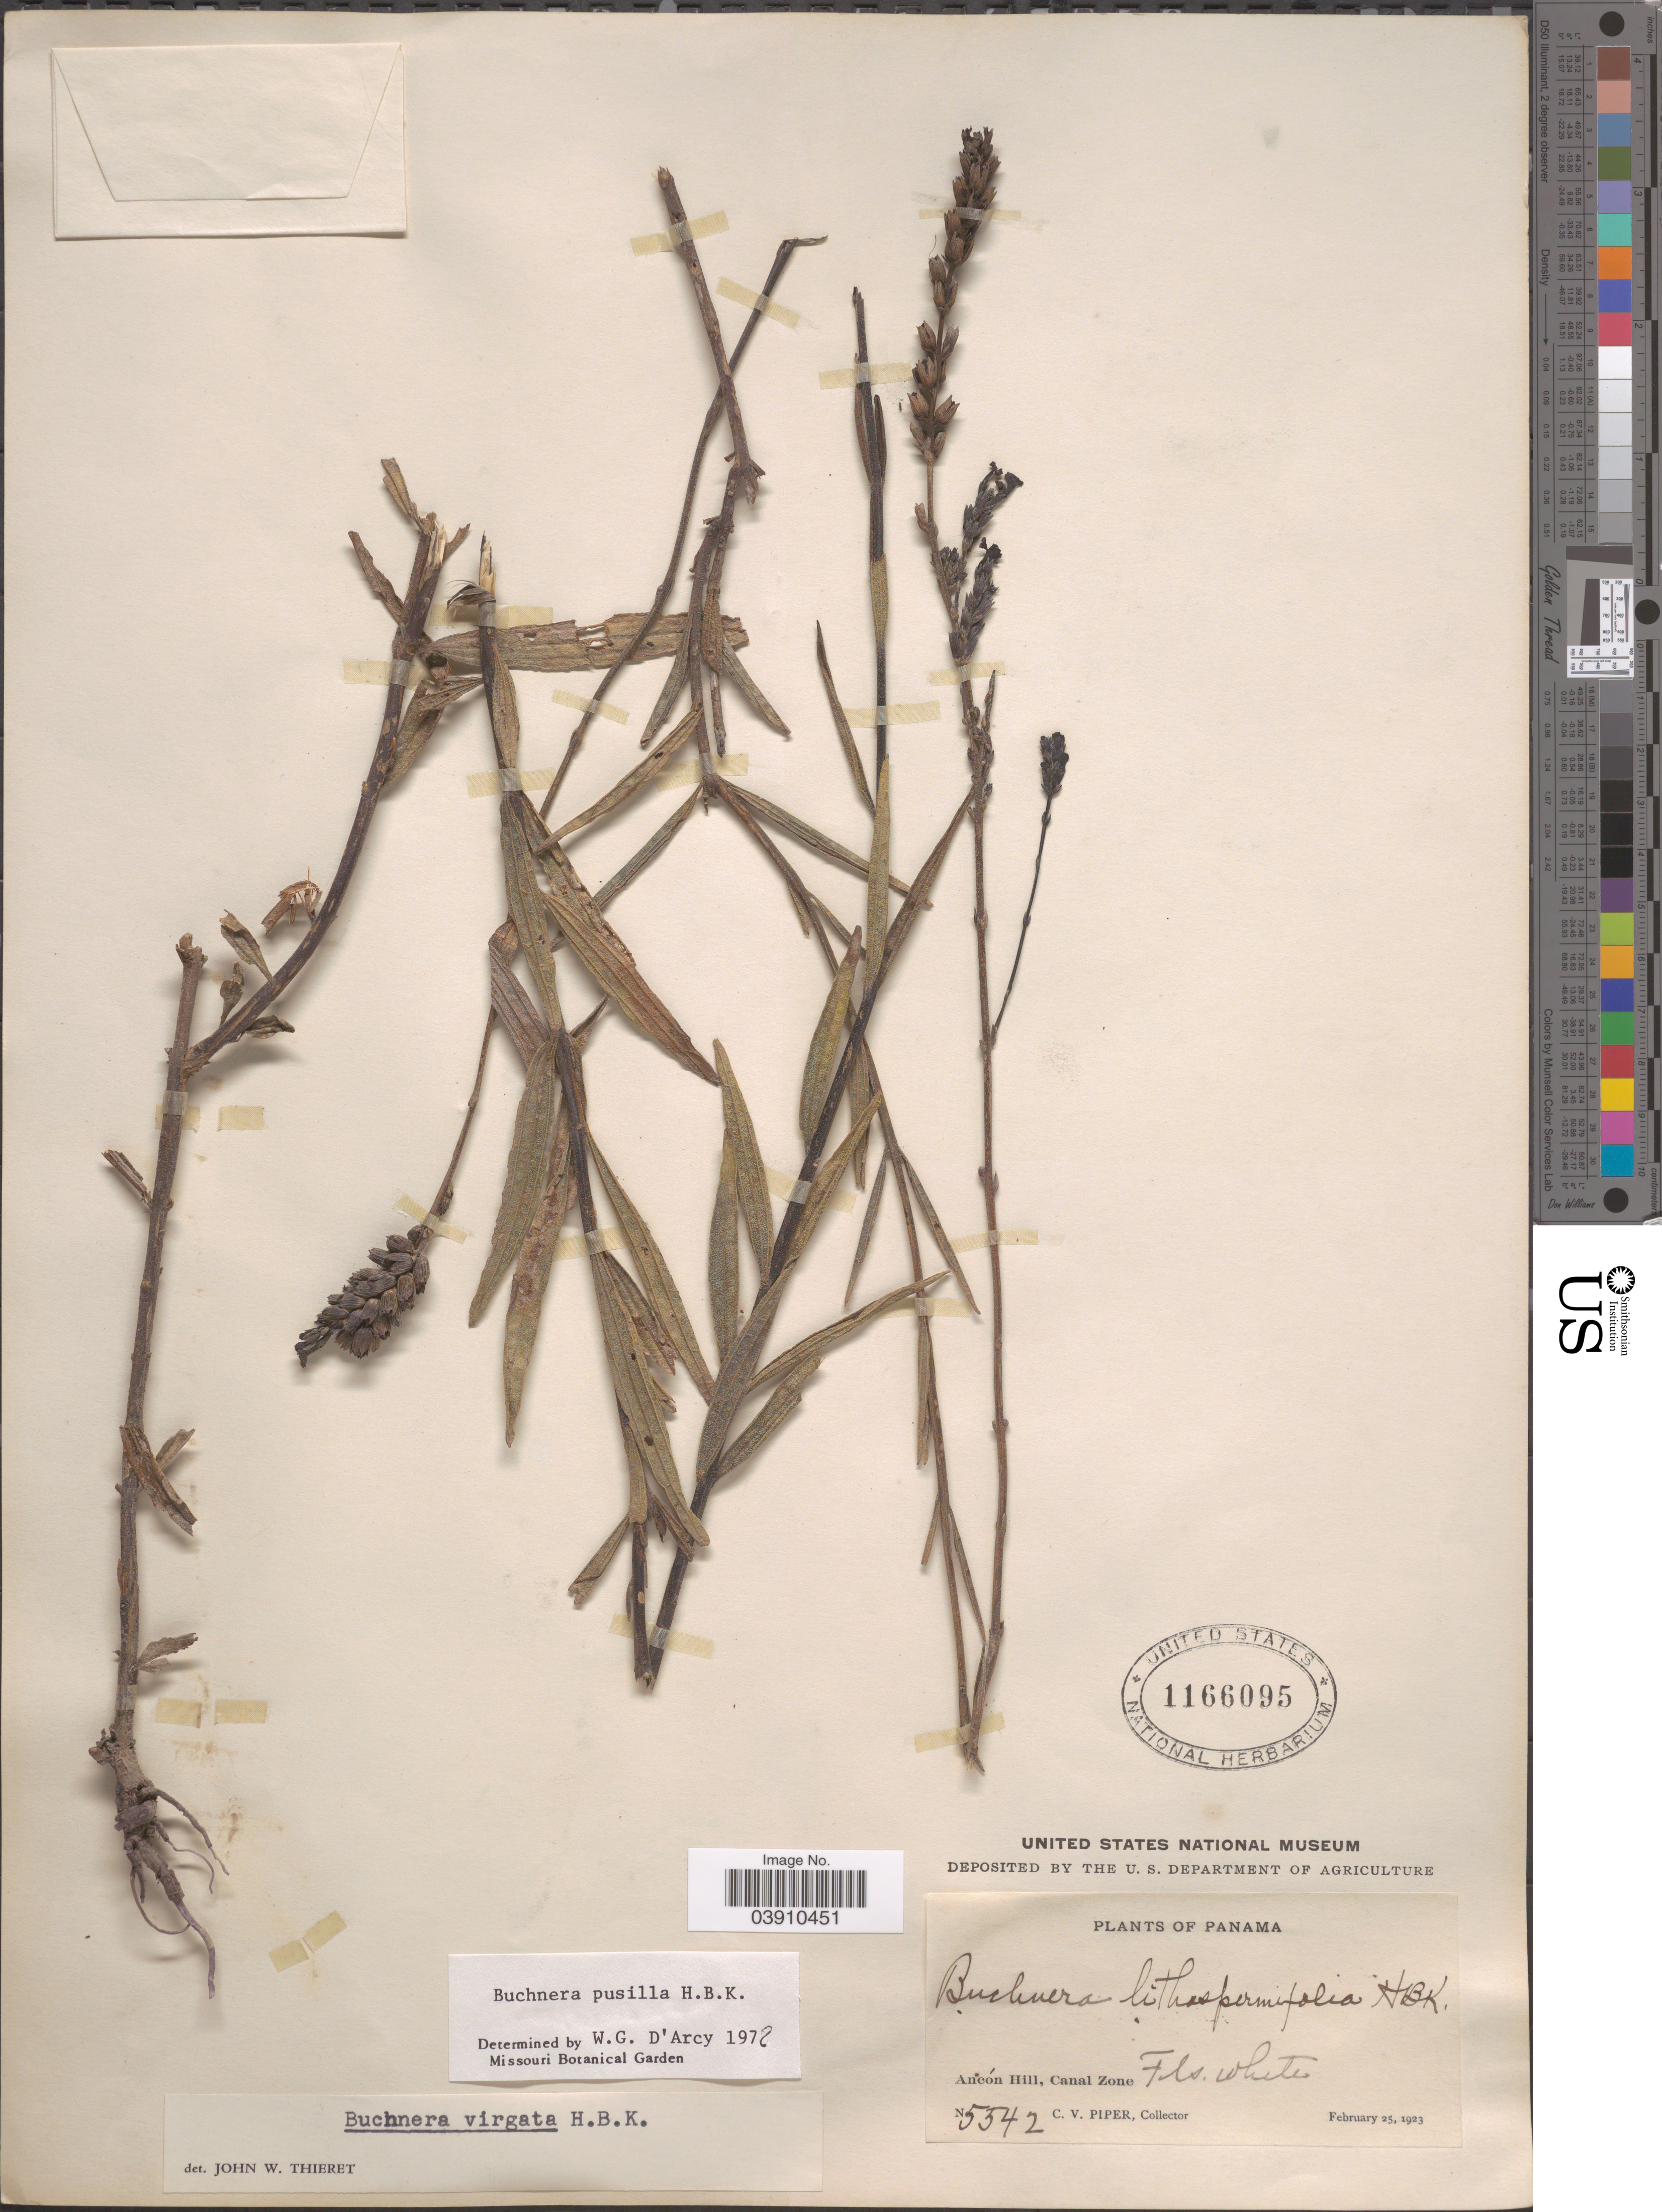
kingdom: Plantae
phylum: Tracheophyta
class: Magnoliopsida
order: Lamiales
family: Orobanchaceae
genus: Buchnera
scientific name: Buchnera pusilla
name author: Kunth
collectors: C. V. Piper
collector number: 5542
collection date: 1923-02-25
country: Panama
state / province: Colón / Panamá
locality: Ancón Hill, Canal Zone.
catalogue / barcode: US 1166095